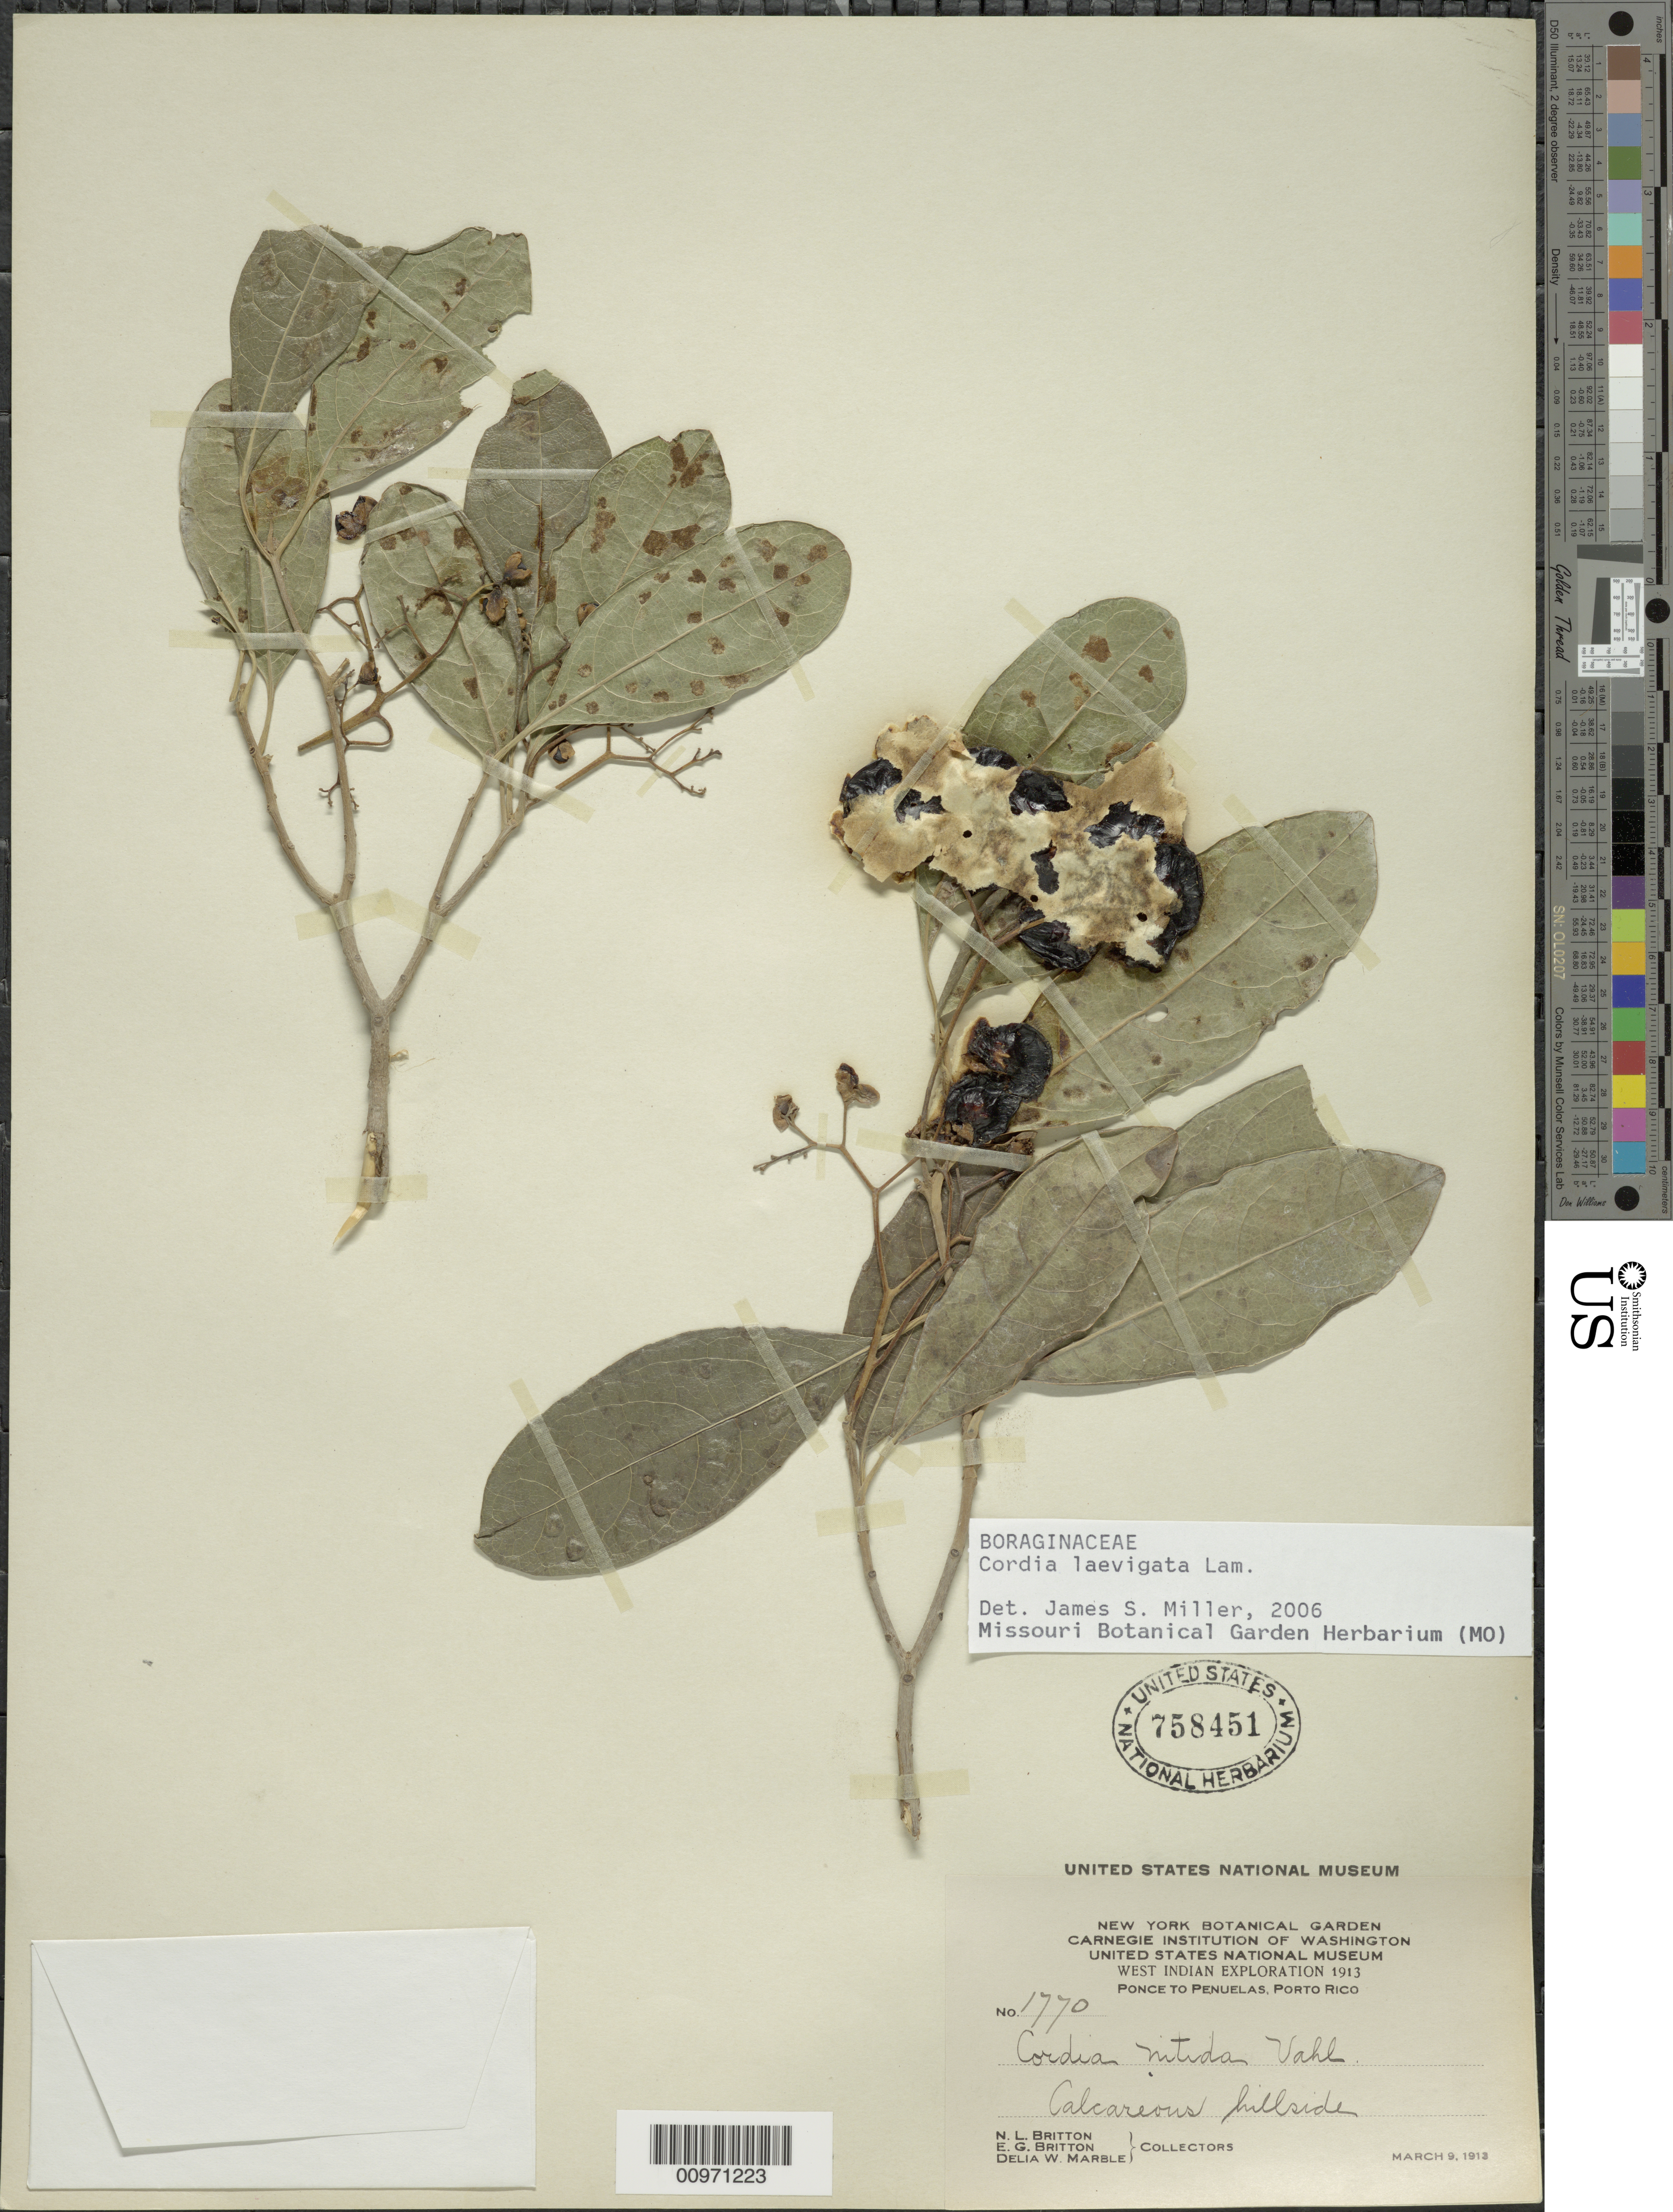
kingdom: Plantae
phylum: Tracheophyta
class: Magnoliopsida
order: Boraginales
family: Cordiaceae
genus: Cordia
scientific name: Cordia laevigata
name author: Lam.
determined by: Miller, James S., (MO), Missouri Botanical Garden (UNITED STATES)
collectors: N. Britton, E. G. Britton & D. W. Marble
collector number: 1770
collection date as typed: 09 Mar 1913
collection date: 1913-03-09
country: Puerto Rico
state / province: Ponce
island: Puerto Rico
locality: Ponce to Penuelas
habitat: Calcareous hillside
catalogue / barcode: US 758451